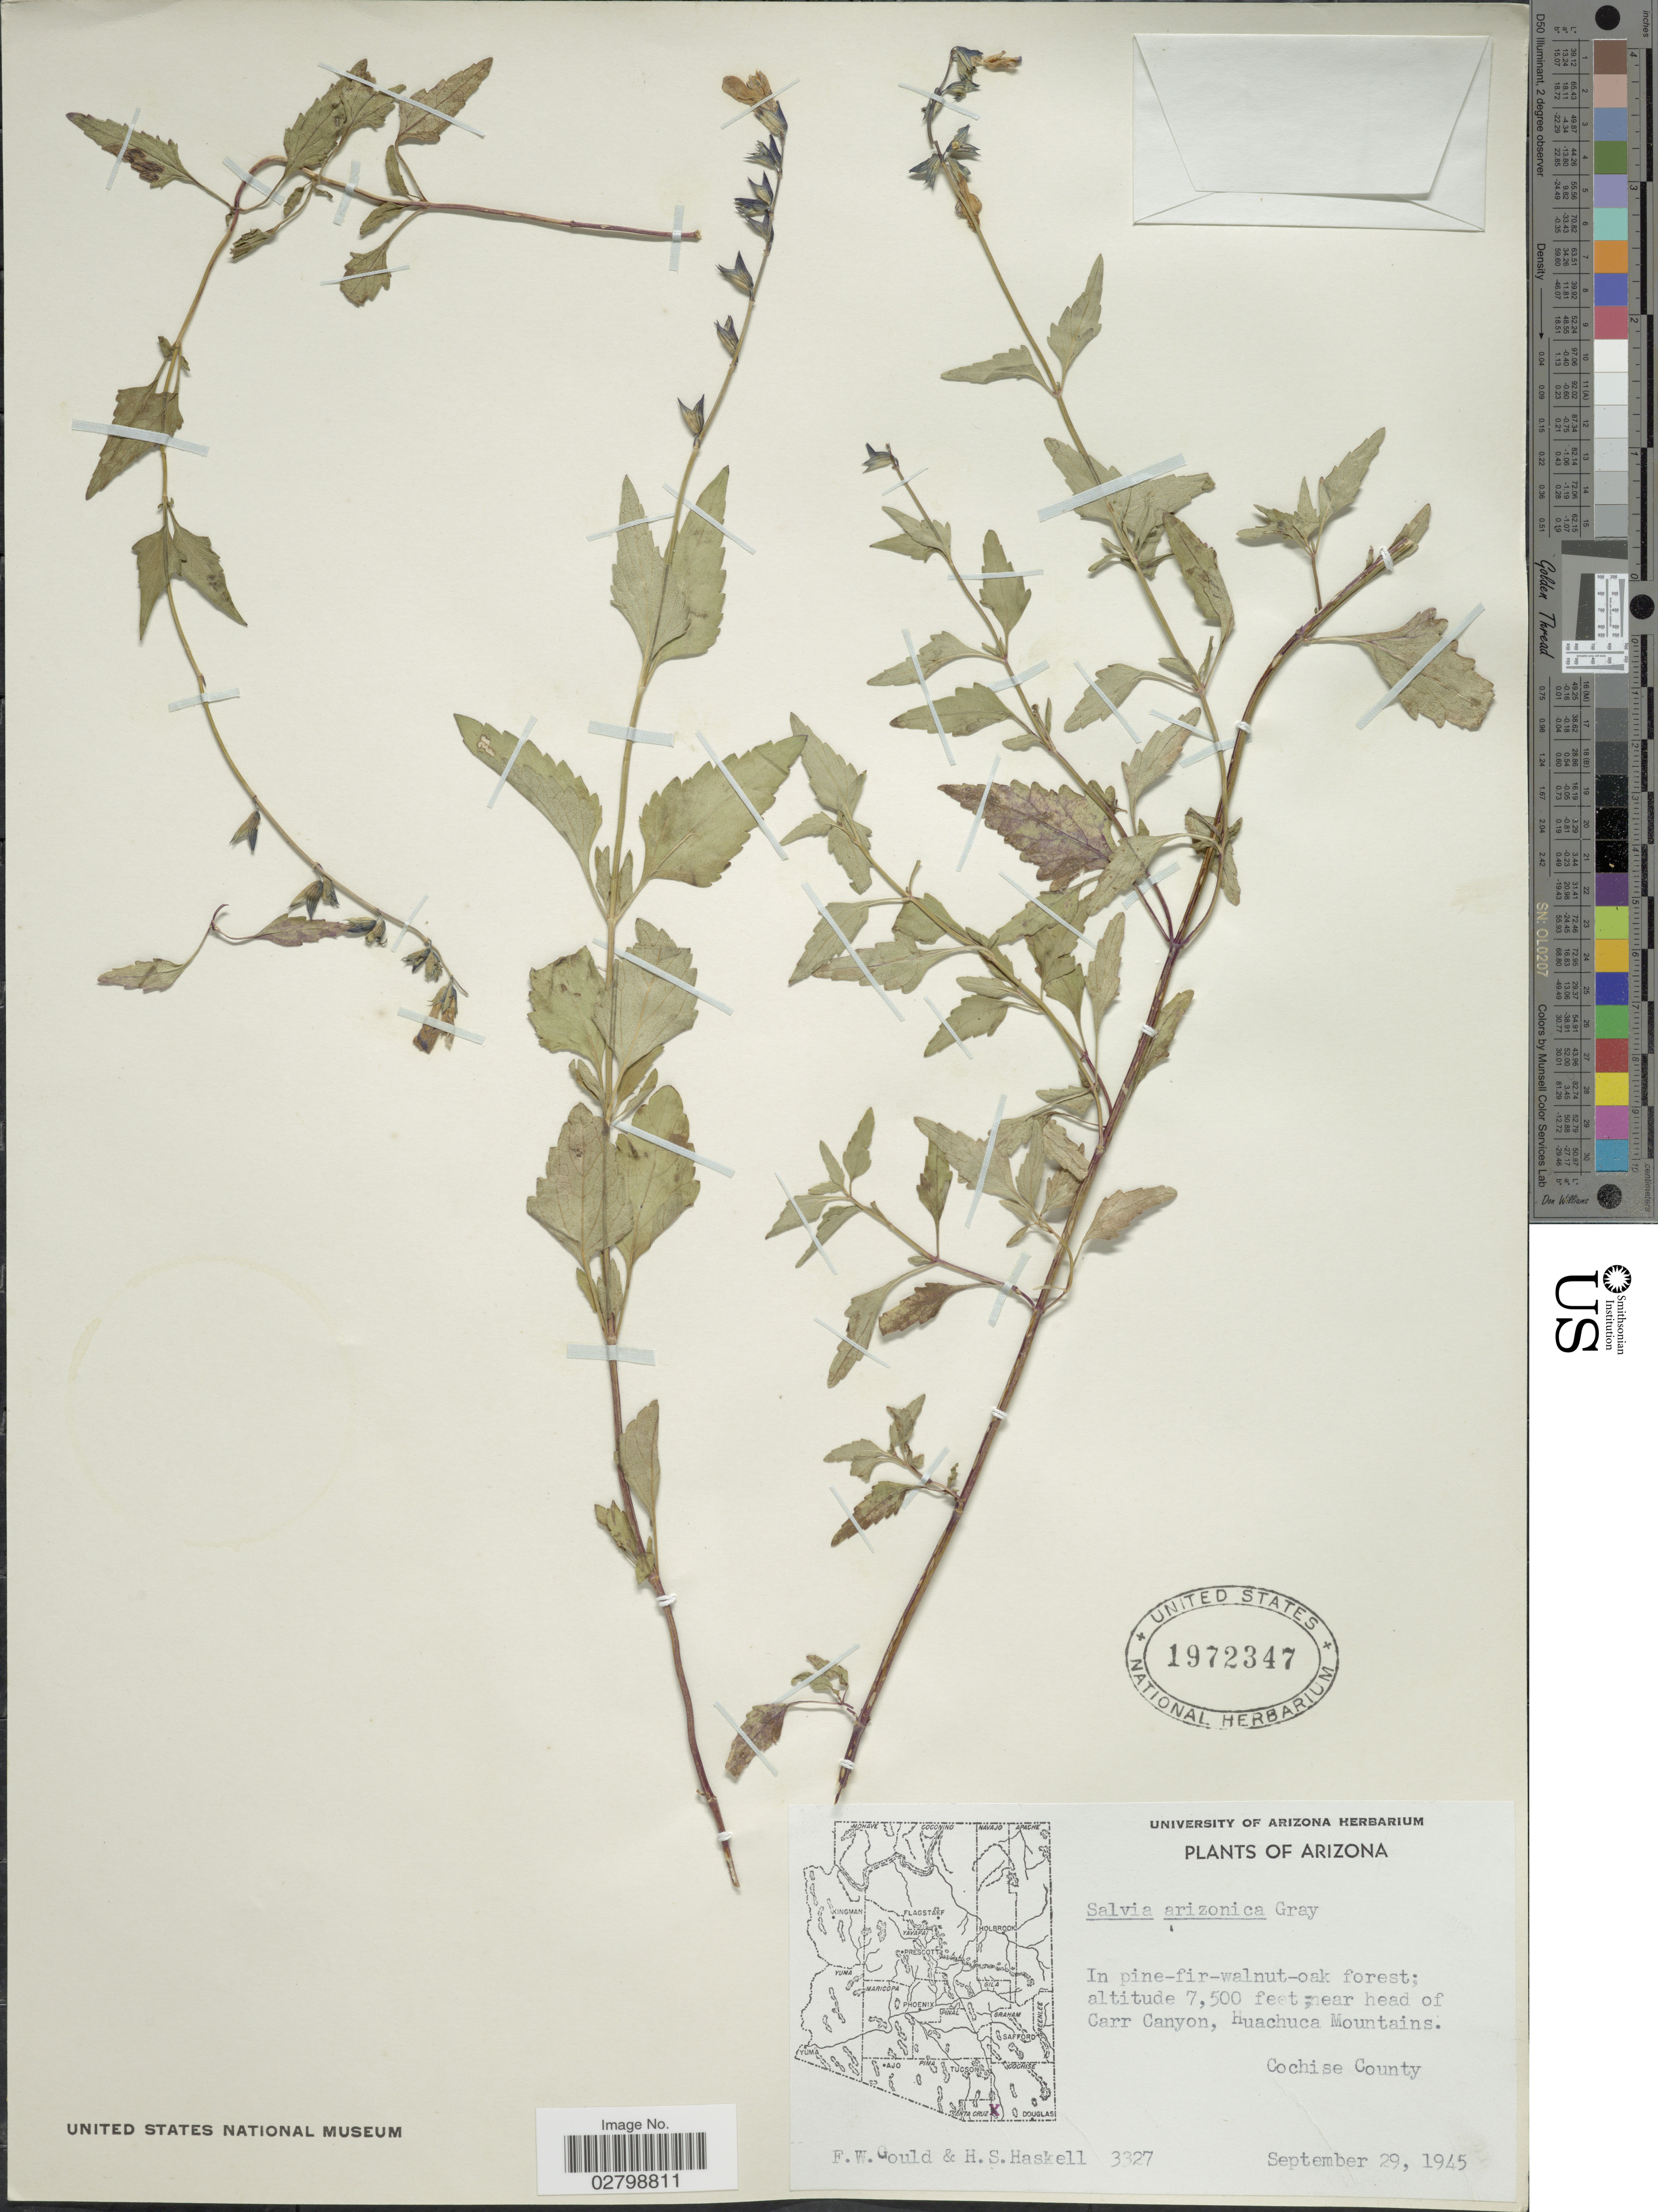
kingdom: Plantae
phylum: Tracheophyta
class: Magnoliopsida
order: Lamiales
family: Lamiaceae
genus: Salvia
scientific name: Salvia arizonica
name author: A. Gray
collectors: F. W. Gould & H. Haskell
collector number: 3327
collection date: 1945-09-29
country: United States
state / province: Arizona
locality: In pine-fir-walnut-oak forest; near head of Carr Canyon, Huachuca Mountains. Cochise County.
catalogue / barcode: US 1972347